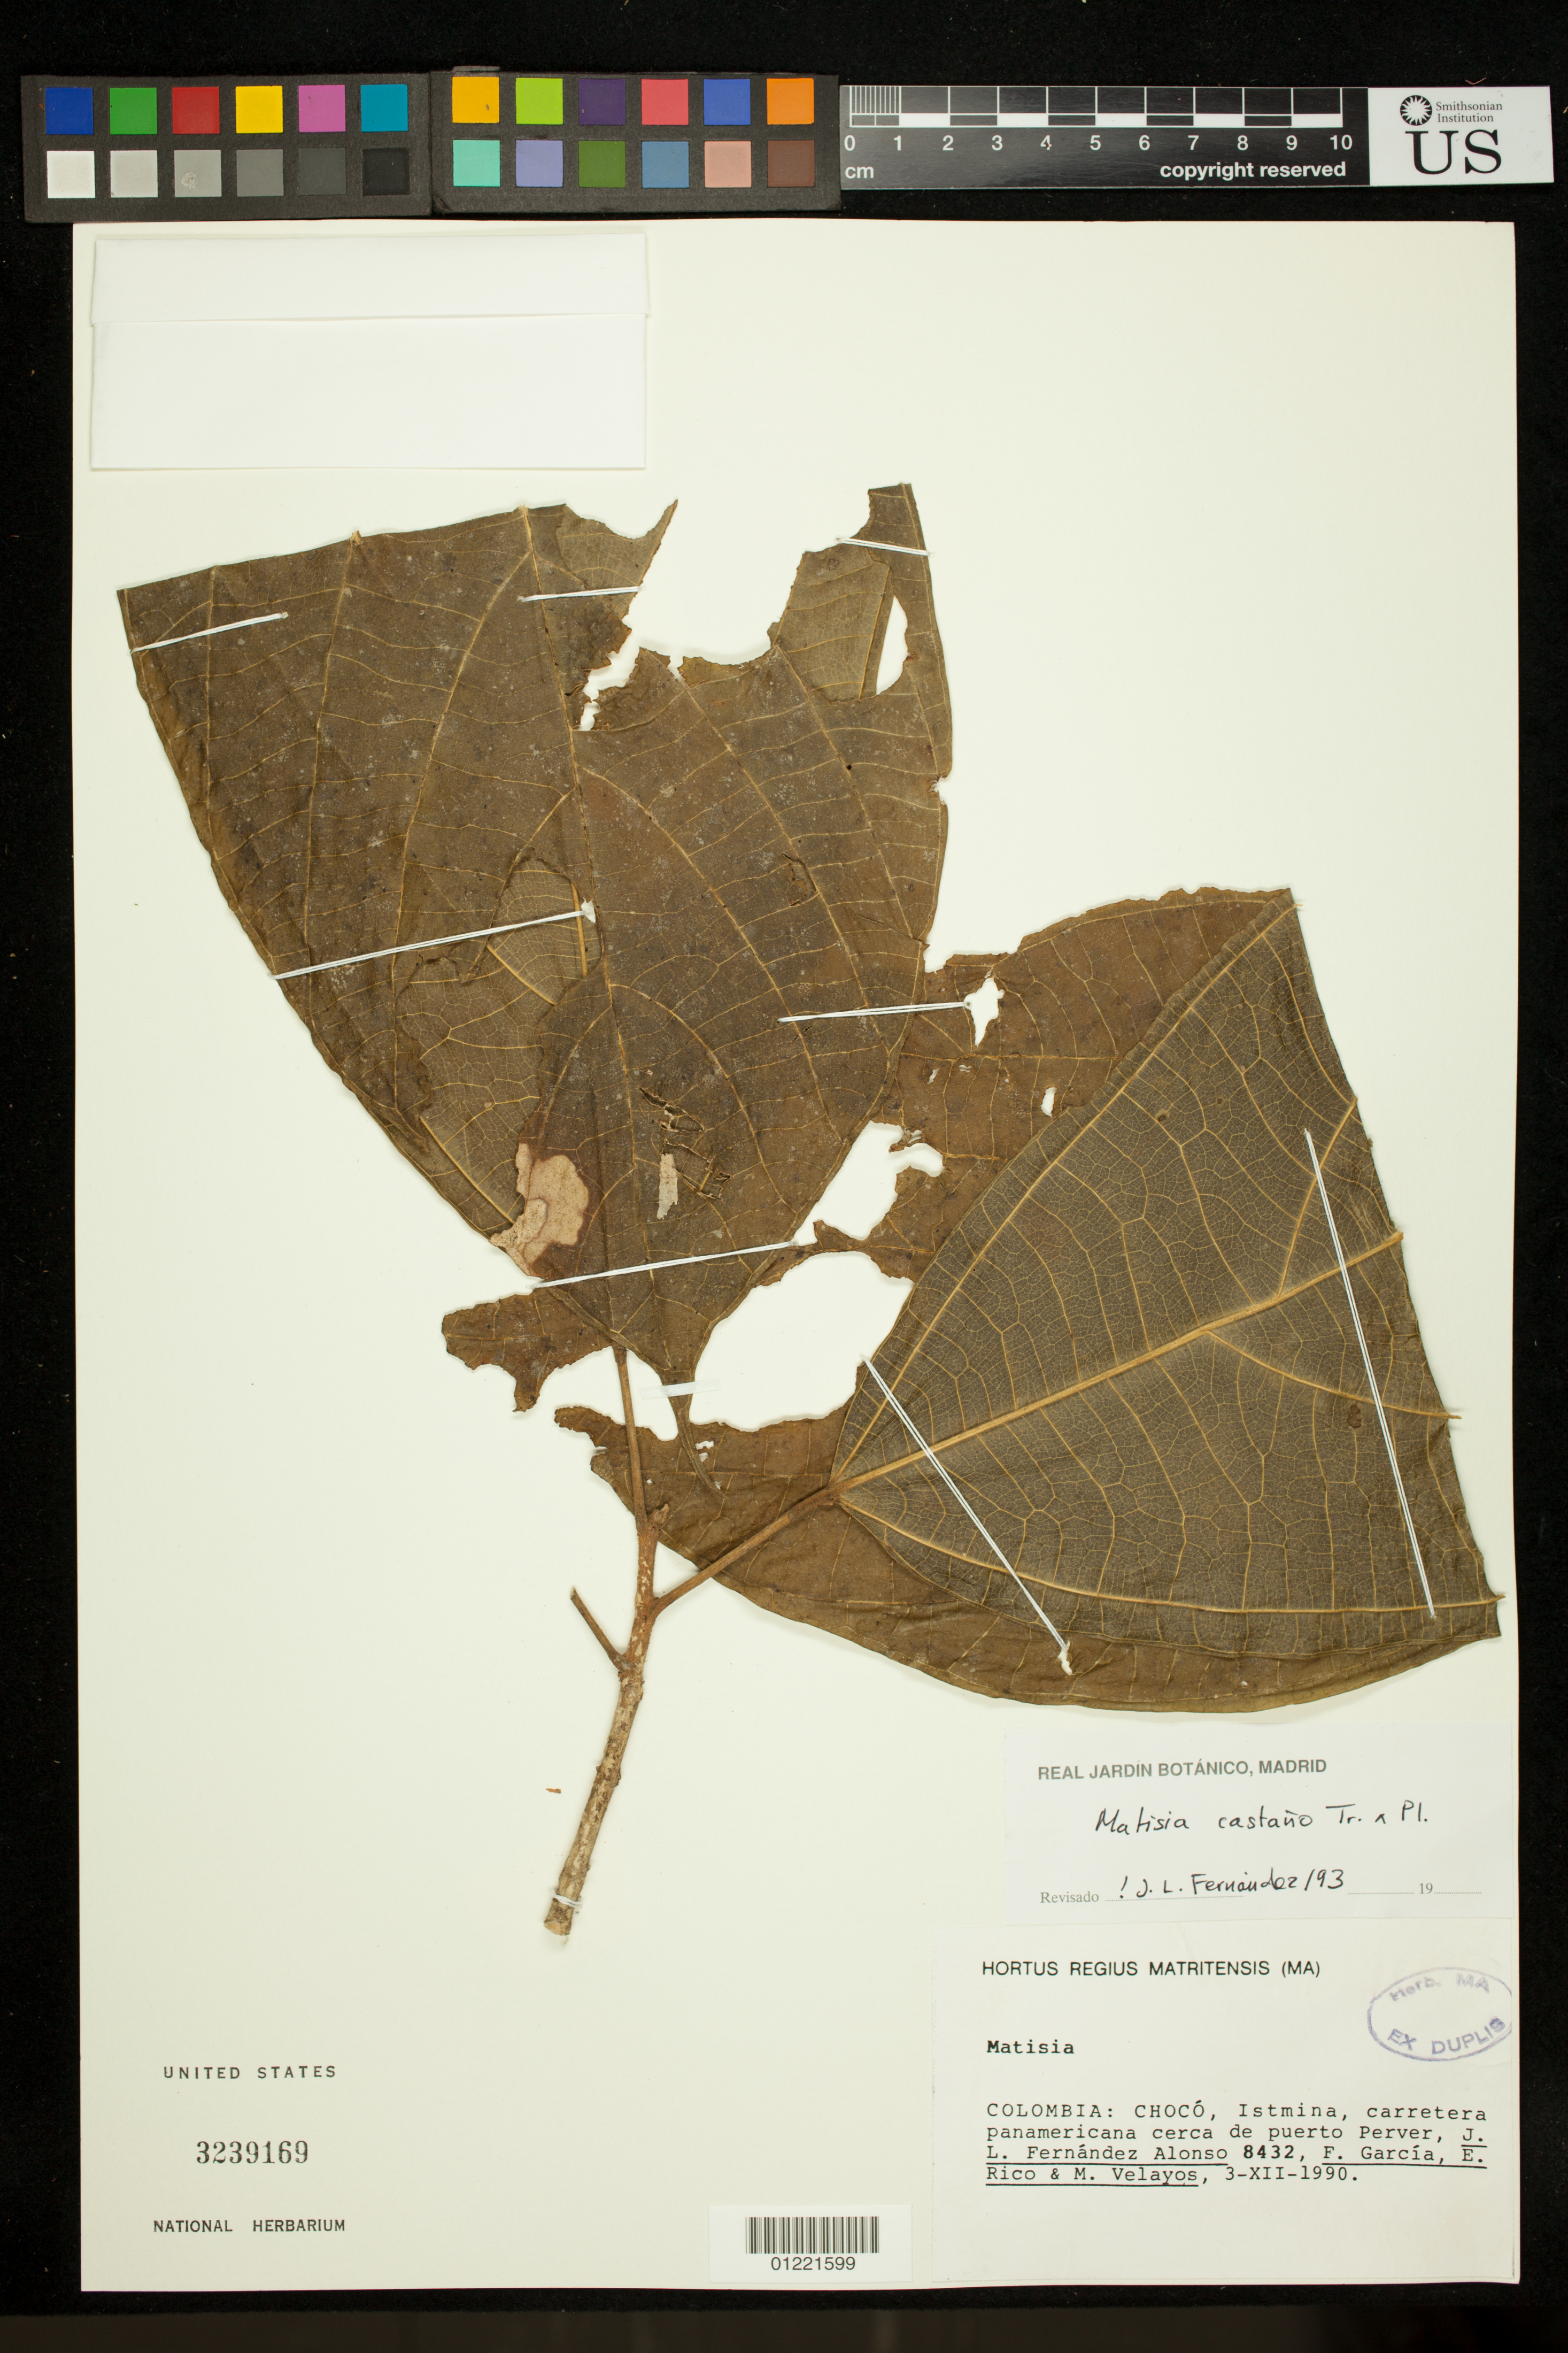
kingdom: Plantae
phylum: Tracheophyta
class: Magnoliopsida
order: Malvales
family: Malvaceae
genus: Matisia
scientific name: Matisia castano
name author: H. Karst. & Triana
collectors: J. L. Fernández-Alonso, F. Garcia, E. Rico & M. Velayos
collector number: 8432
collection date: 1990-12-03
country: Colombia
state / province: Choco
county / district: Istmina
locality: carretera panamericana cerca de puerto Perver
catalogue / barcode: US 3239169